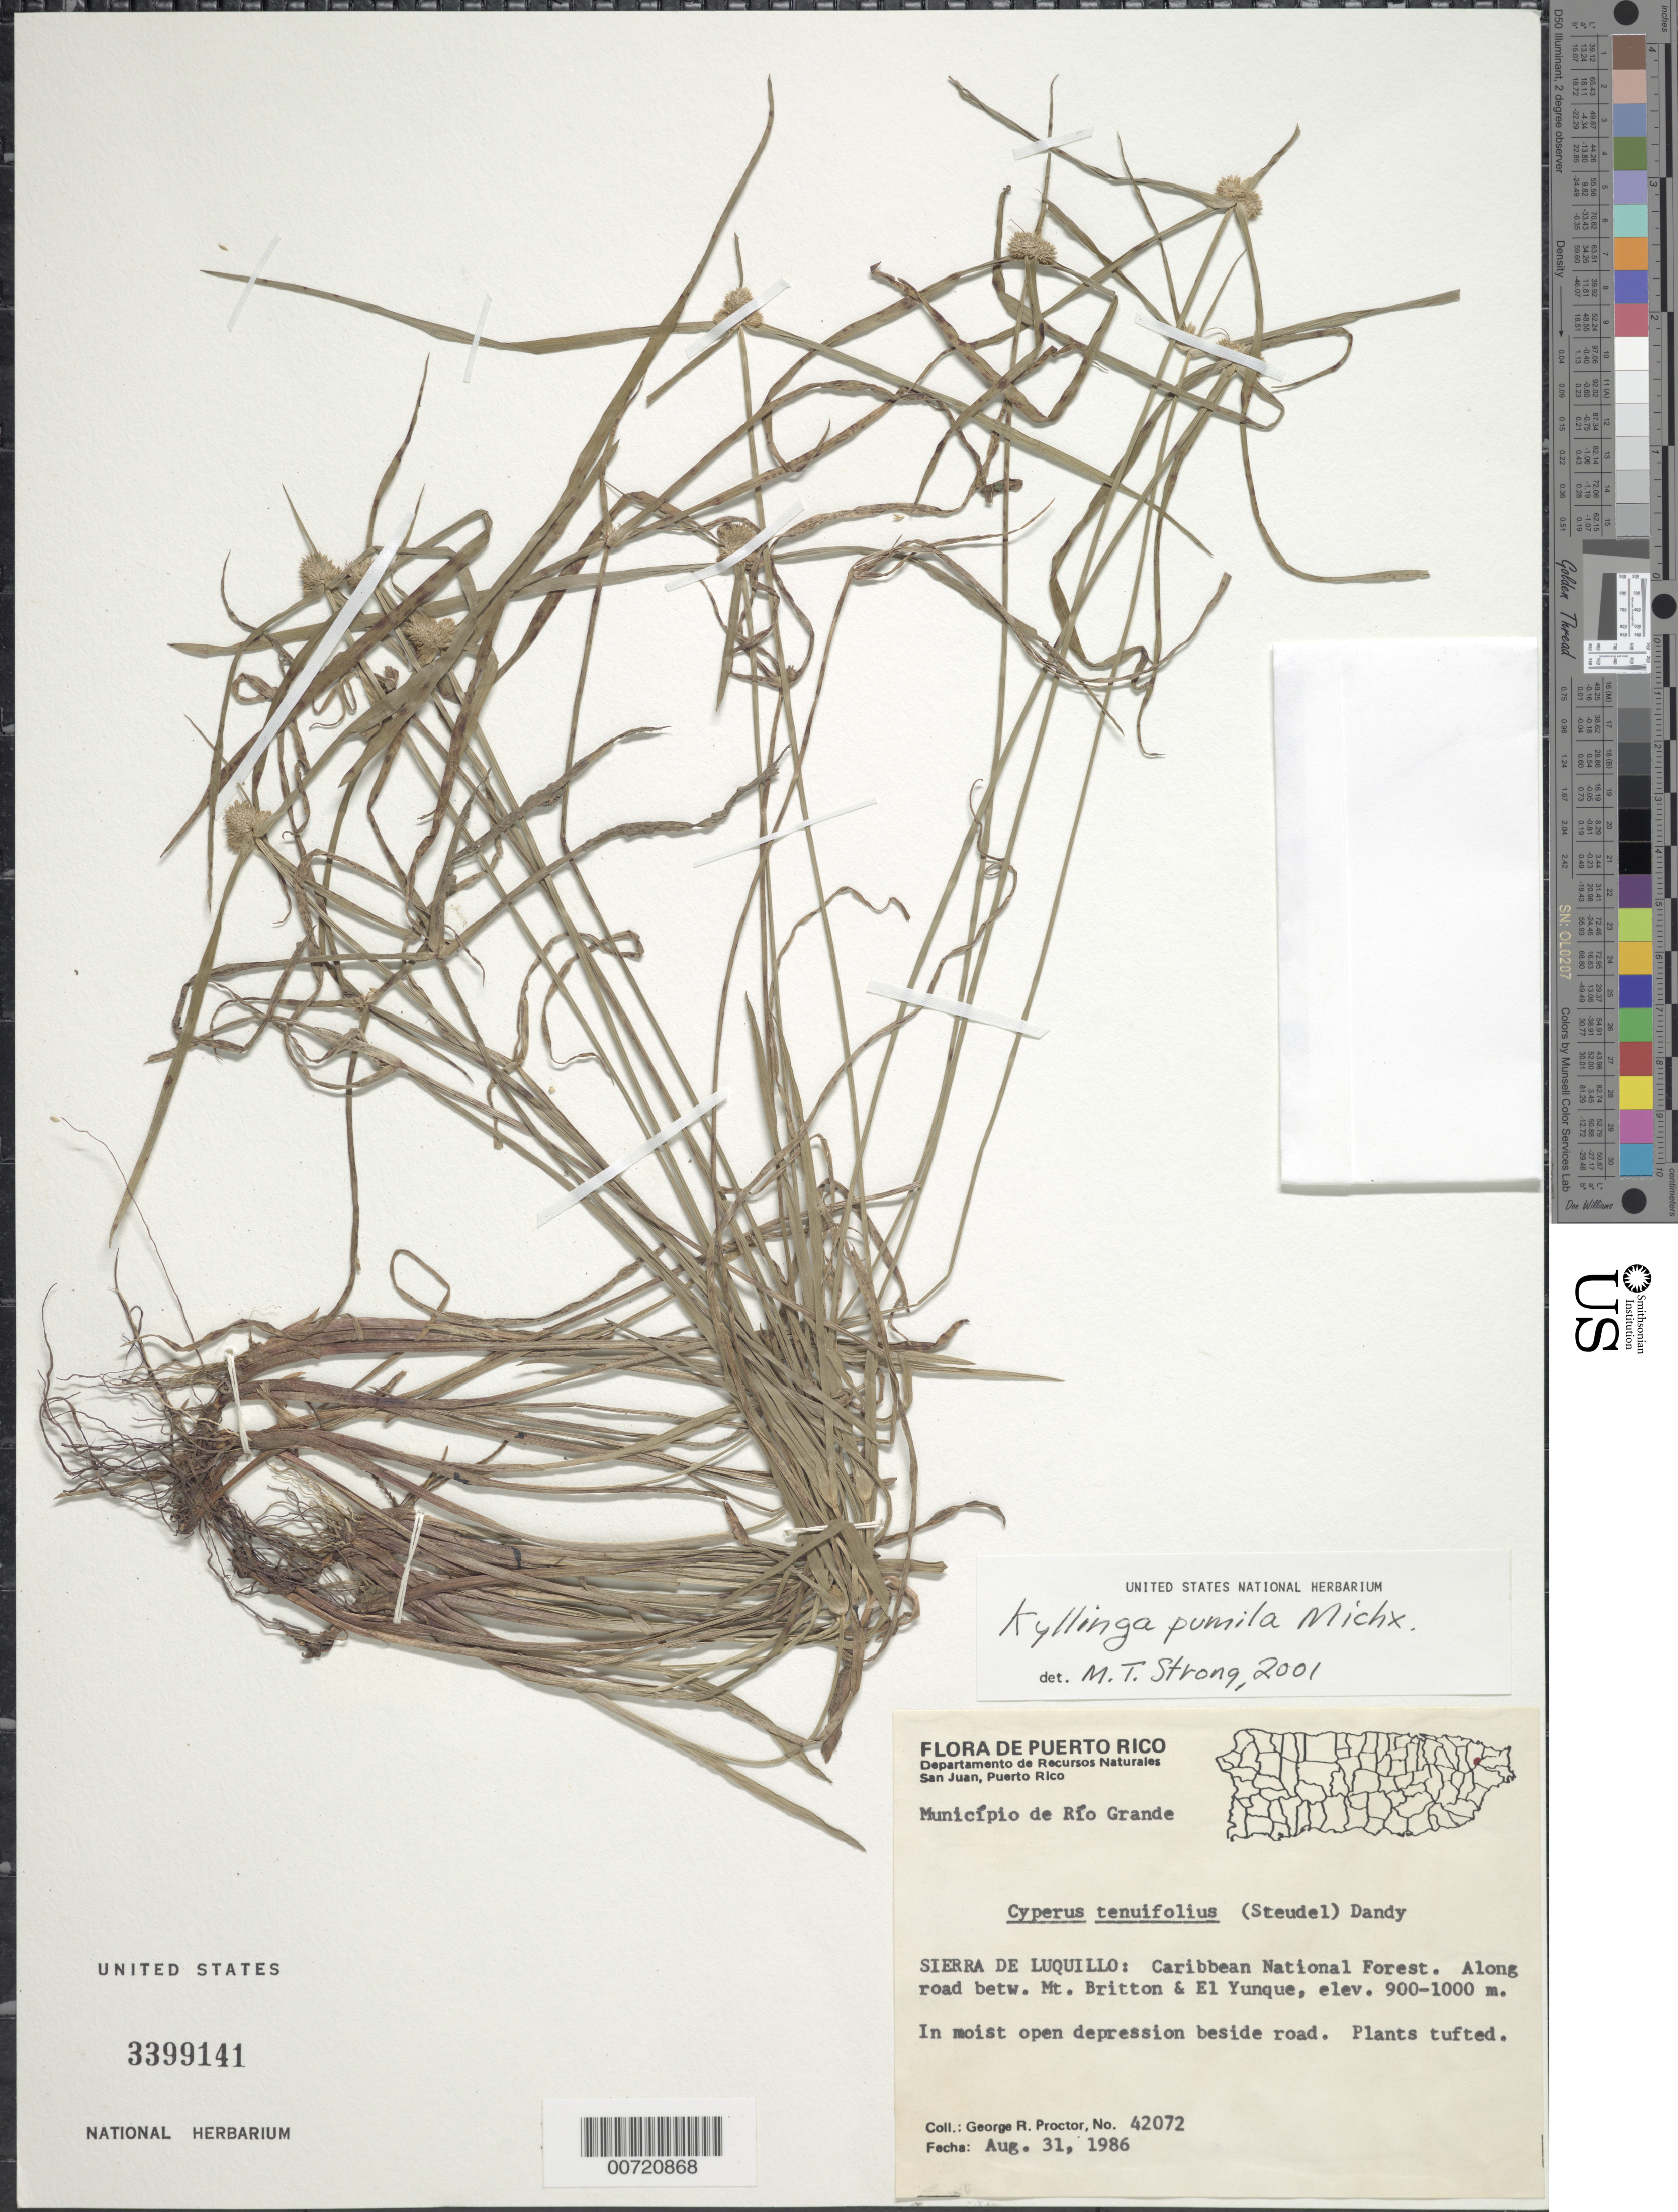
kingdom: Plantae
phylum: Tracheophyta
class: Liliopsida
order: Poales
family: Cyperaceae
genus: Cyperus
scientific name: Cyperus hortensis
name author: (Salzm. ex Steud.) Dorr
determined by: Strong, Mark T., (BOT), Smithsonian Institution - National Museum of Natural History (UNITED STATES)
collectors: G. R. Proctor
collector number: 42072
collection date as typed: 31 Aug 1986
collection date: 1986-08-31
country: Puerto Rico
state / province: Luquillo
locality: Río Grande: Sierra de Luquillo, Caribbean National Forest. Along road between Mt. Britton and El Yunque.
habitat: In moist depression beside road.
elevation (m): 900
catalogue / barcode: US 3399141